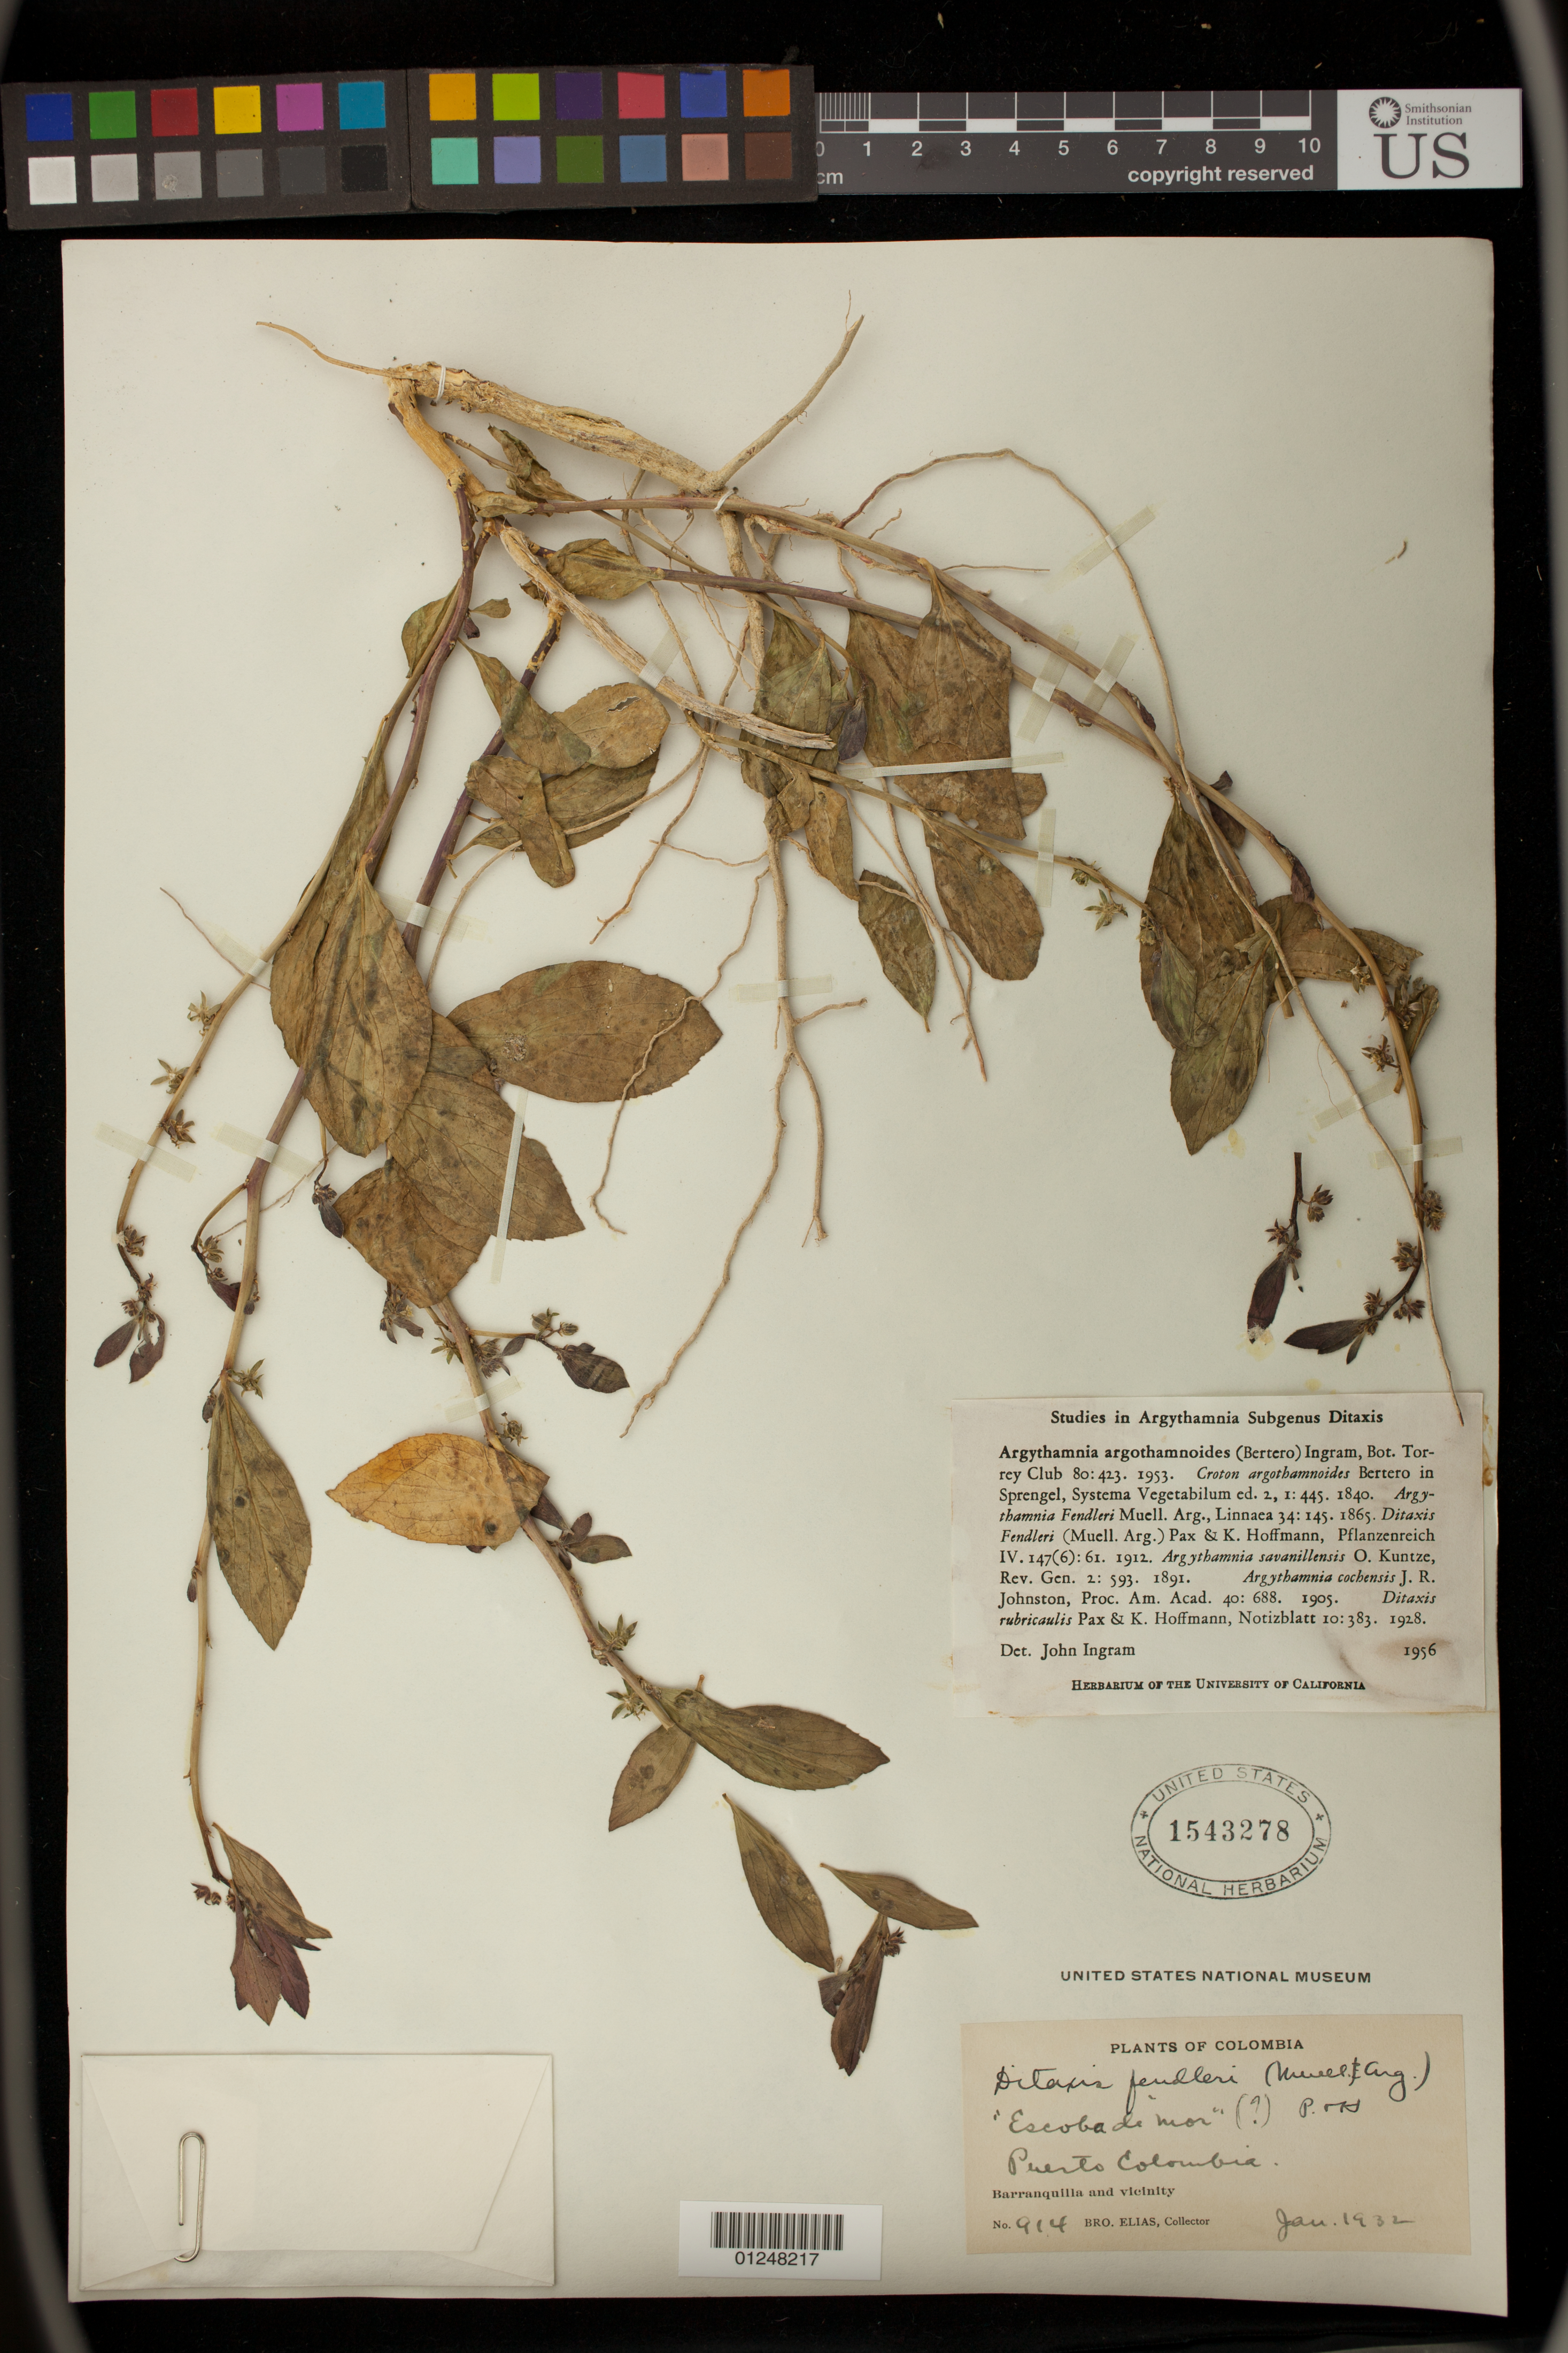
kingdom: Plantae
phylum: Tracheophyta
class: Magnoliopsida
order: Malpighiales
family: Euphorbiaceae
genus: Argythamnia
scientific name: Argythamnia argothamnoides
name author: (Bertero & Spreng.) J.W. Ingram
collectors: Bro. Elias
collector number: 914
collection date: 1932-01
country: Colombia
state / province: Atlántico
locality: Puerto Columbia. Barranquilla and vicinity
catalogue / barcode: US 1543278